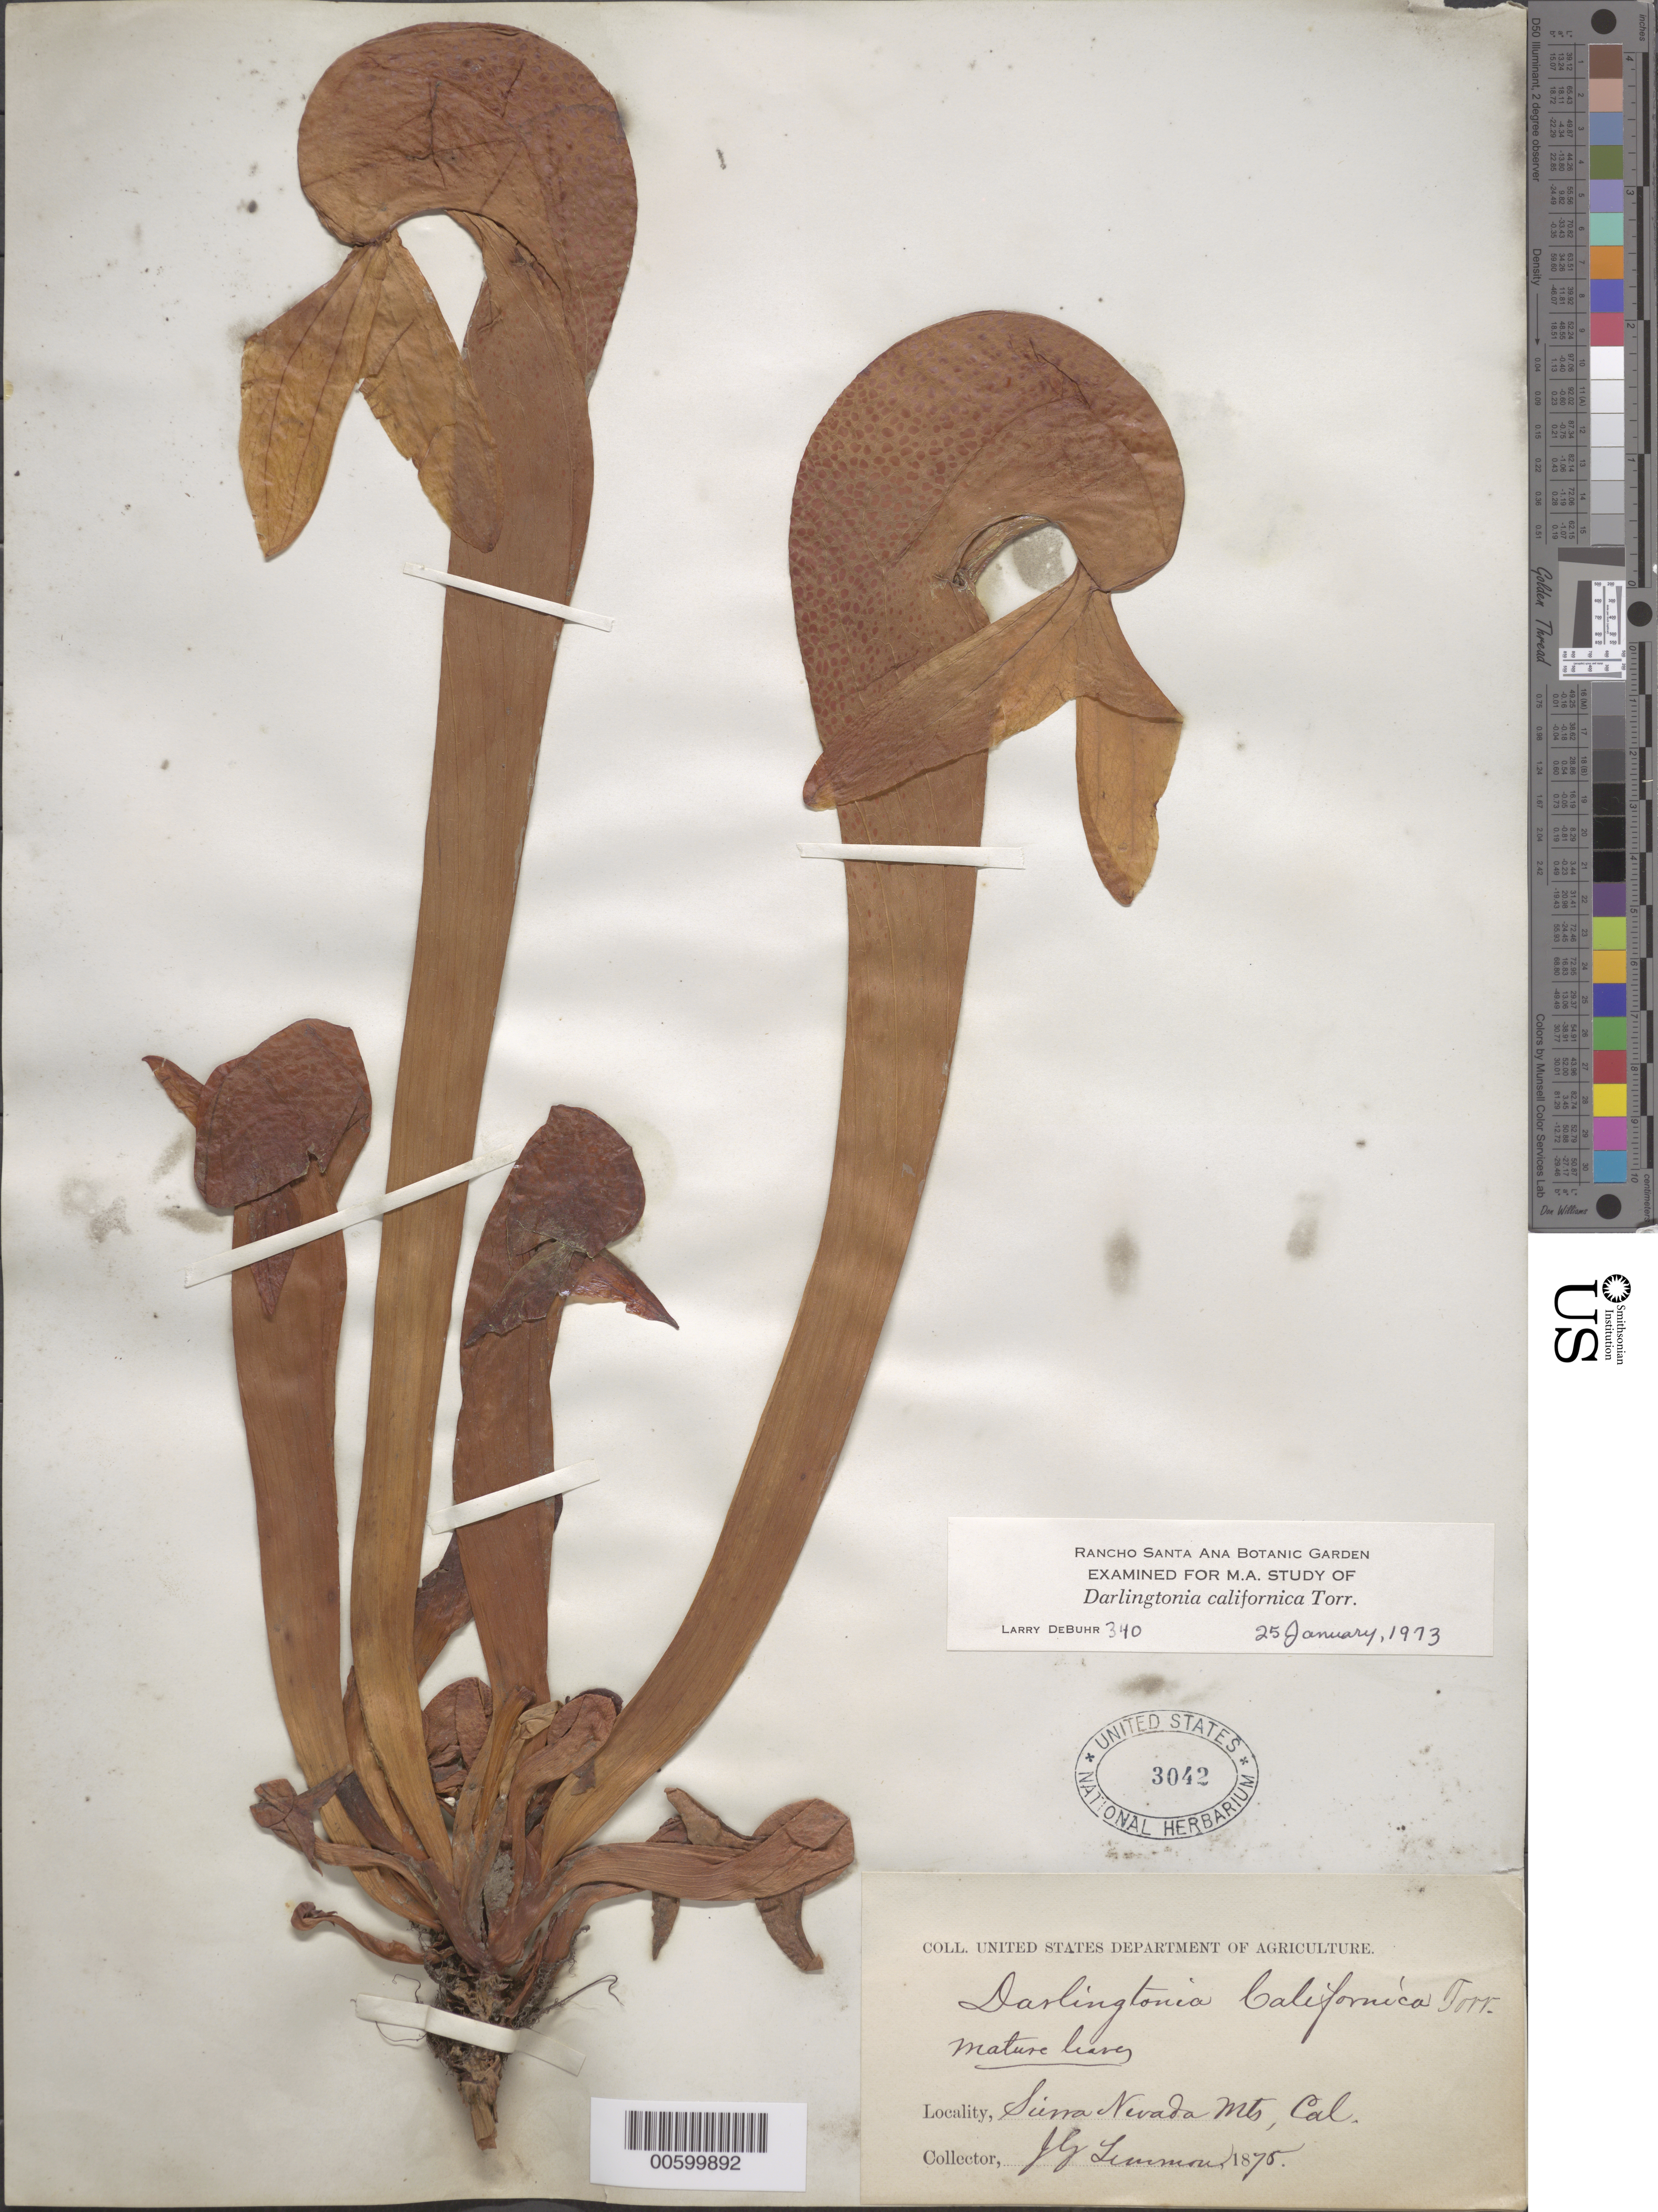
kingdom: Plantae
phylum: Tracheophyta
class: Magnoliopsida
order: Ericales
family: Sarraceniaceae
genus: Darlingtonia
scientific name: Darlingtonia californica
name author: Torr.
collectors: J. G. Lemmon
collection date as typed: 1875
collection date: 1875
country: United States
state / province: California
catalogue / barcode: US 3042